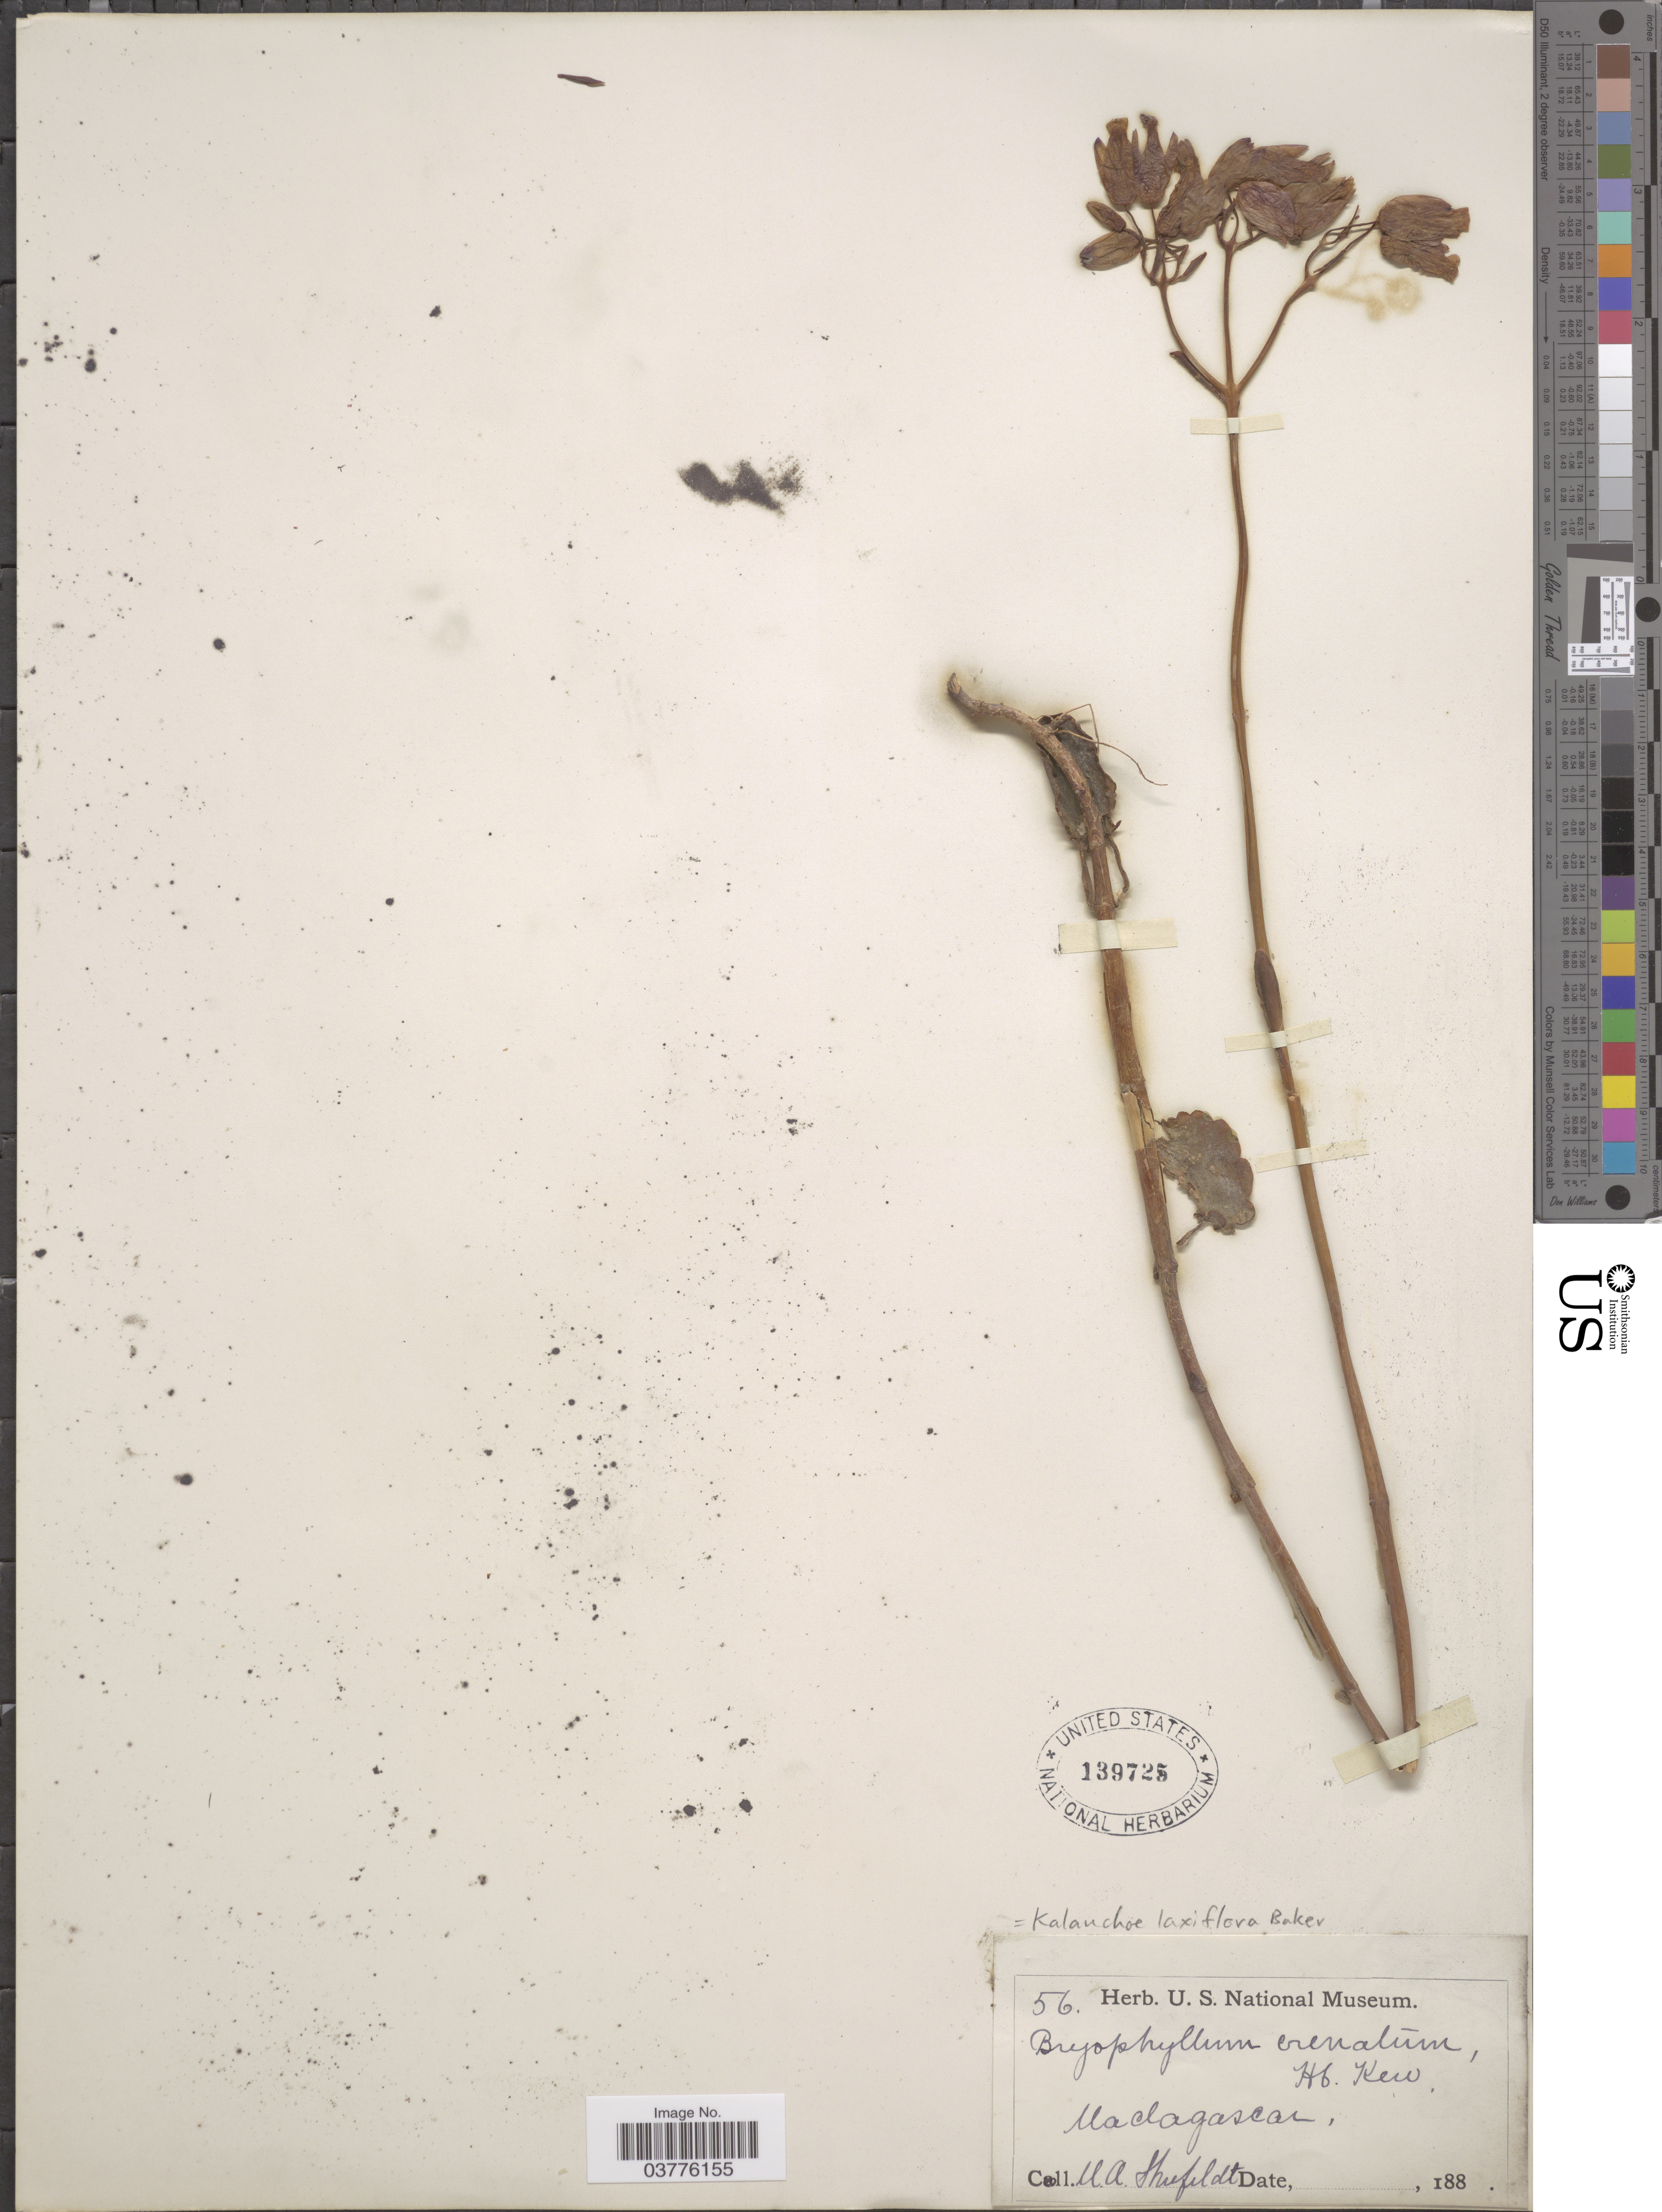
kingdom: Plantae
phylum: Tracheophyta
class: Magnoliopsida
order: Saxifragales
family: Crassulaceae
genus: Kalanchoe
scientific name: Kalanchoe laxiflora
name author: Baker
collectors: M. Shufeldt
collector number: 56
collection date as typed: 188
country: Madagascar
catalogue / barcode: US 139725